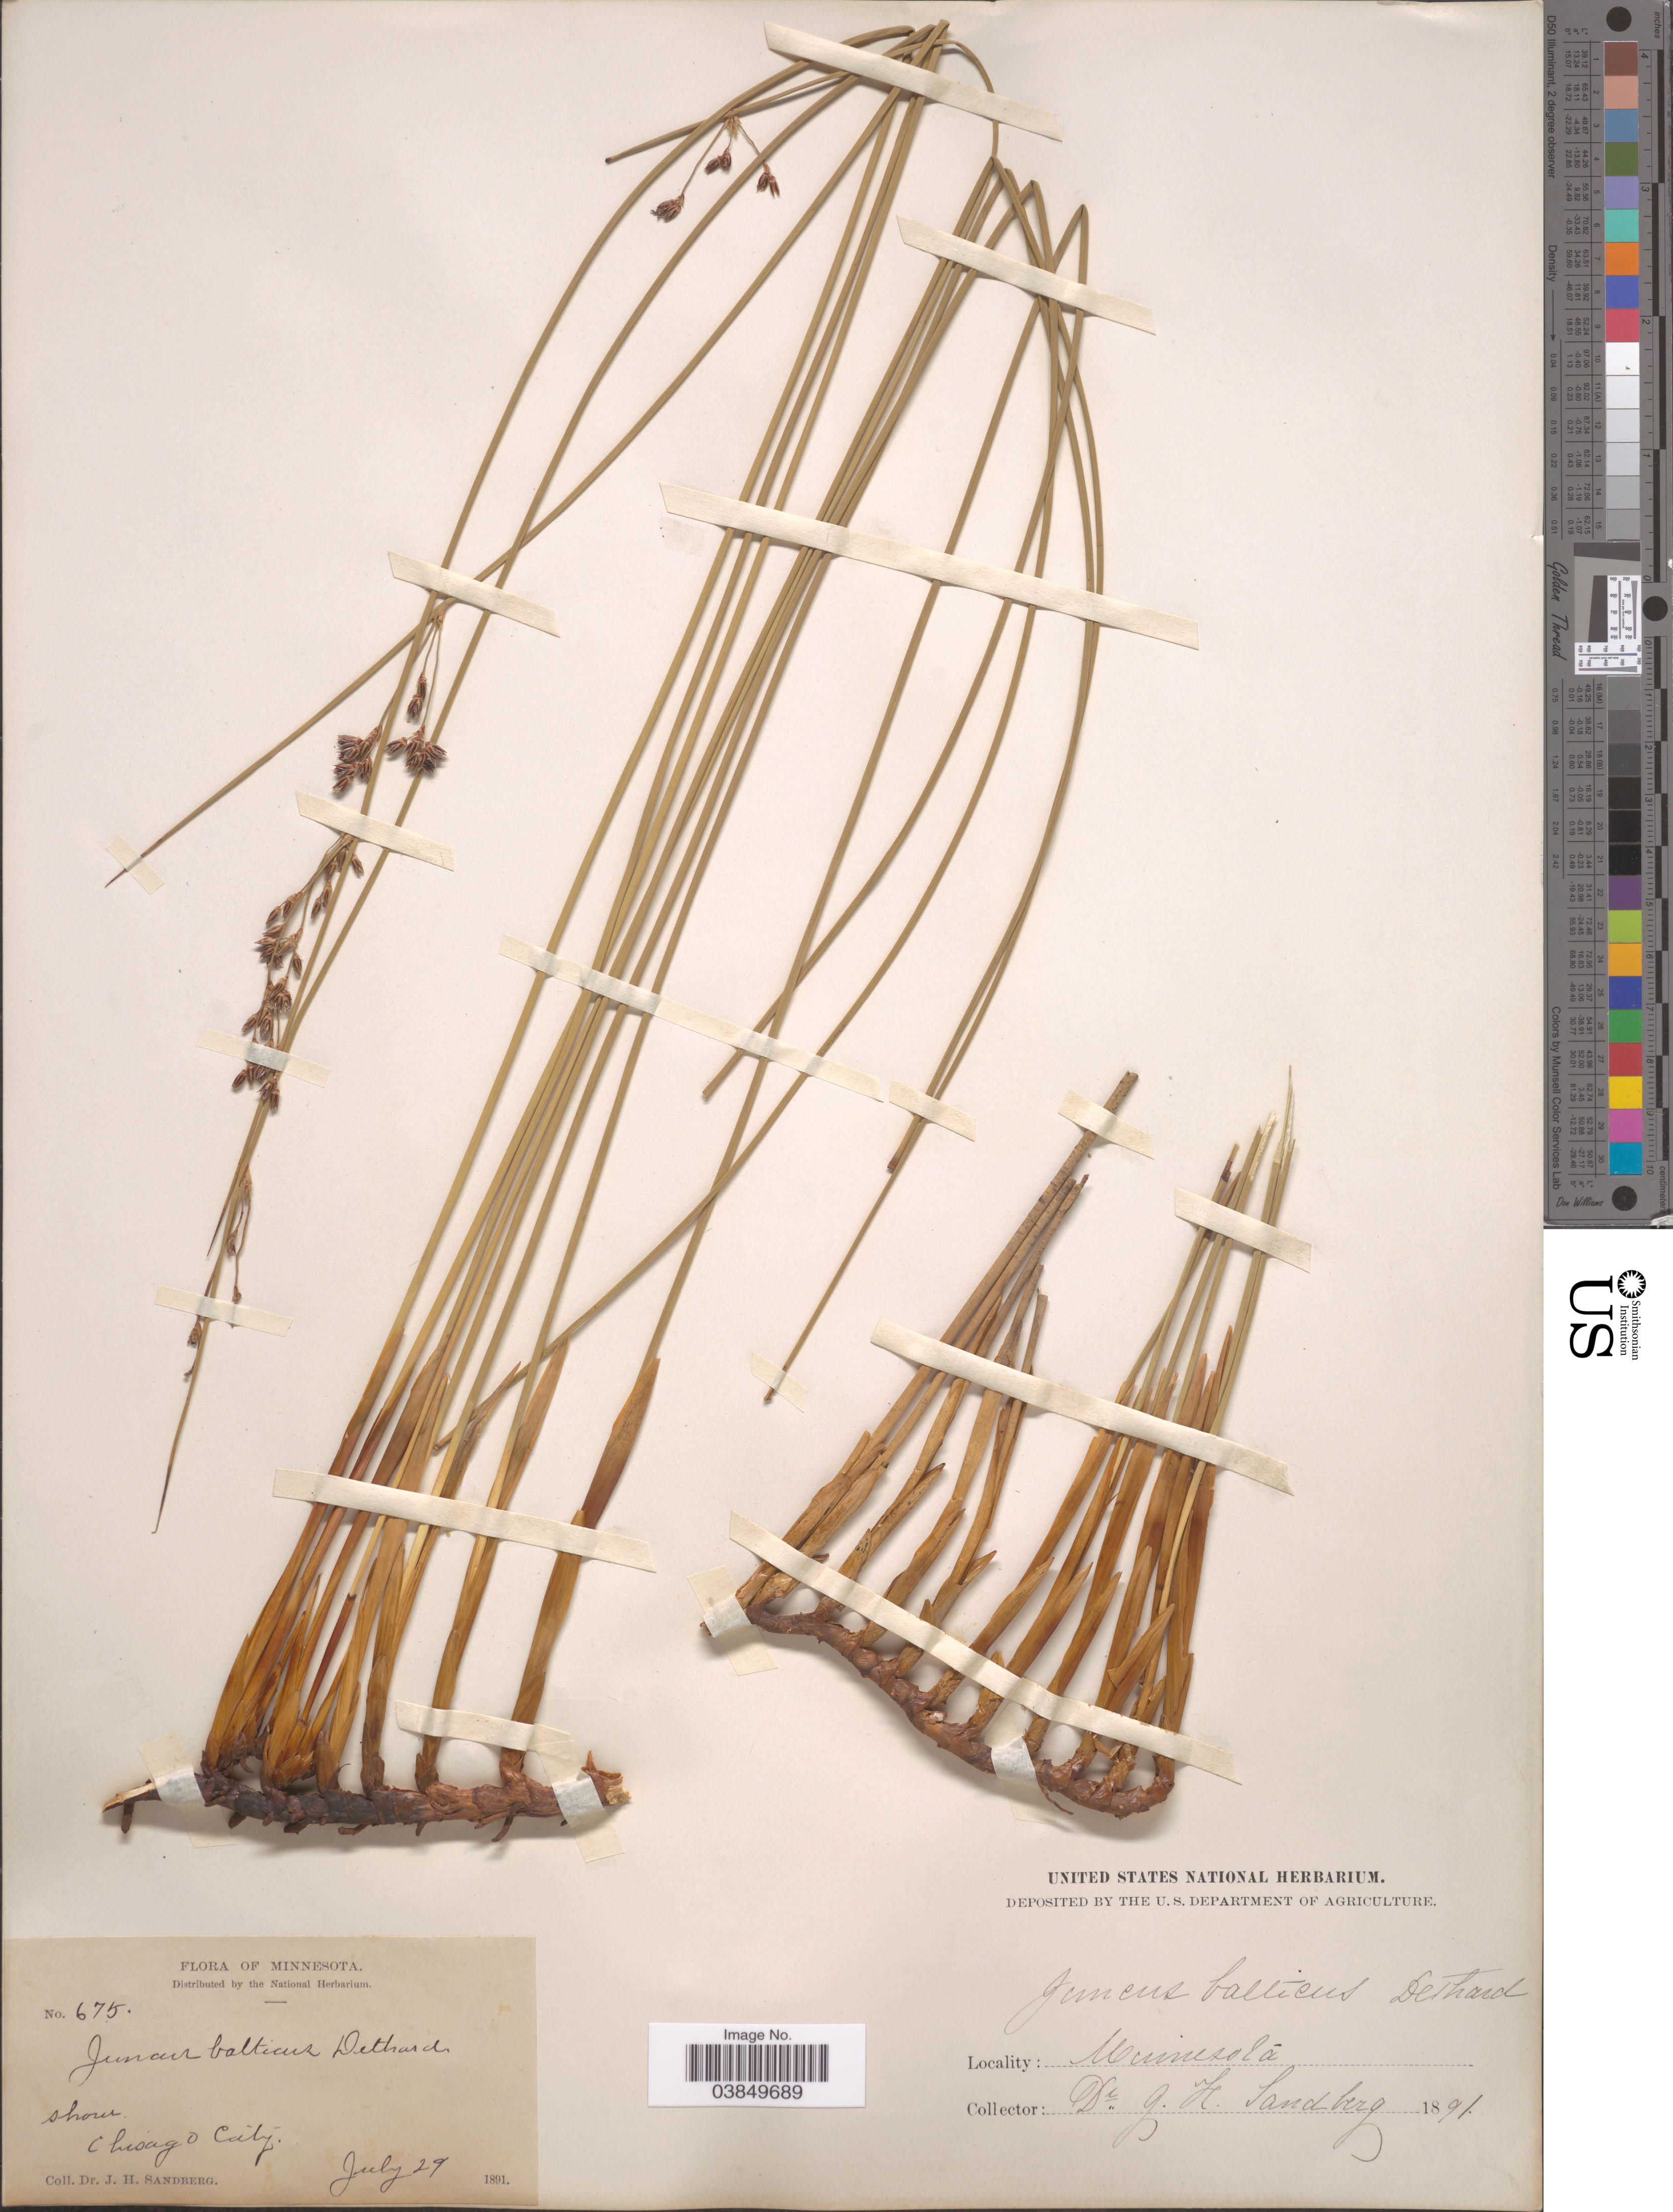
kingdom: Plantae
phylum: Tracheophyta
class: Liliopsida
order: Poales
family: Juncaceae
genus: Juncus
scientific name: Juncus balticus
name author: Willd.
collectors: J. H. Sandberg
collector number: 675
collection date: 1891-07-29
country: United States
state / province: Minnesota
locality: Chisago City.